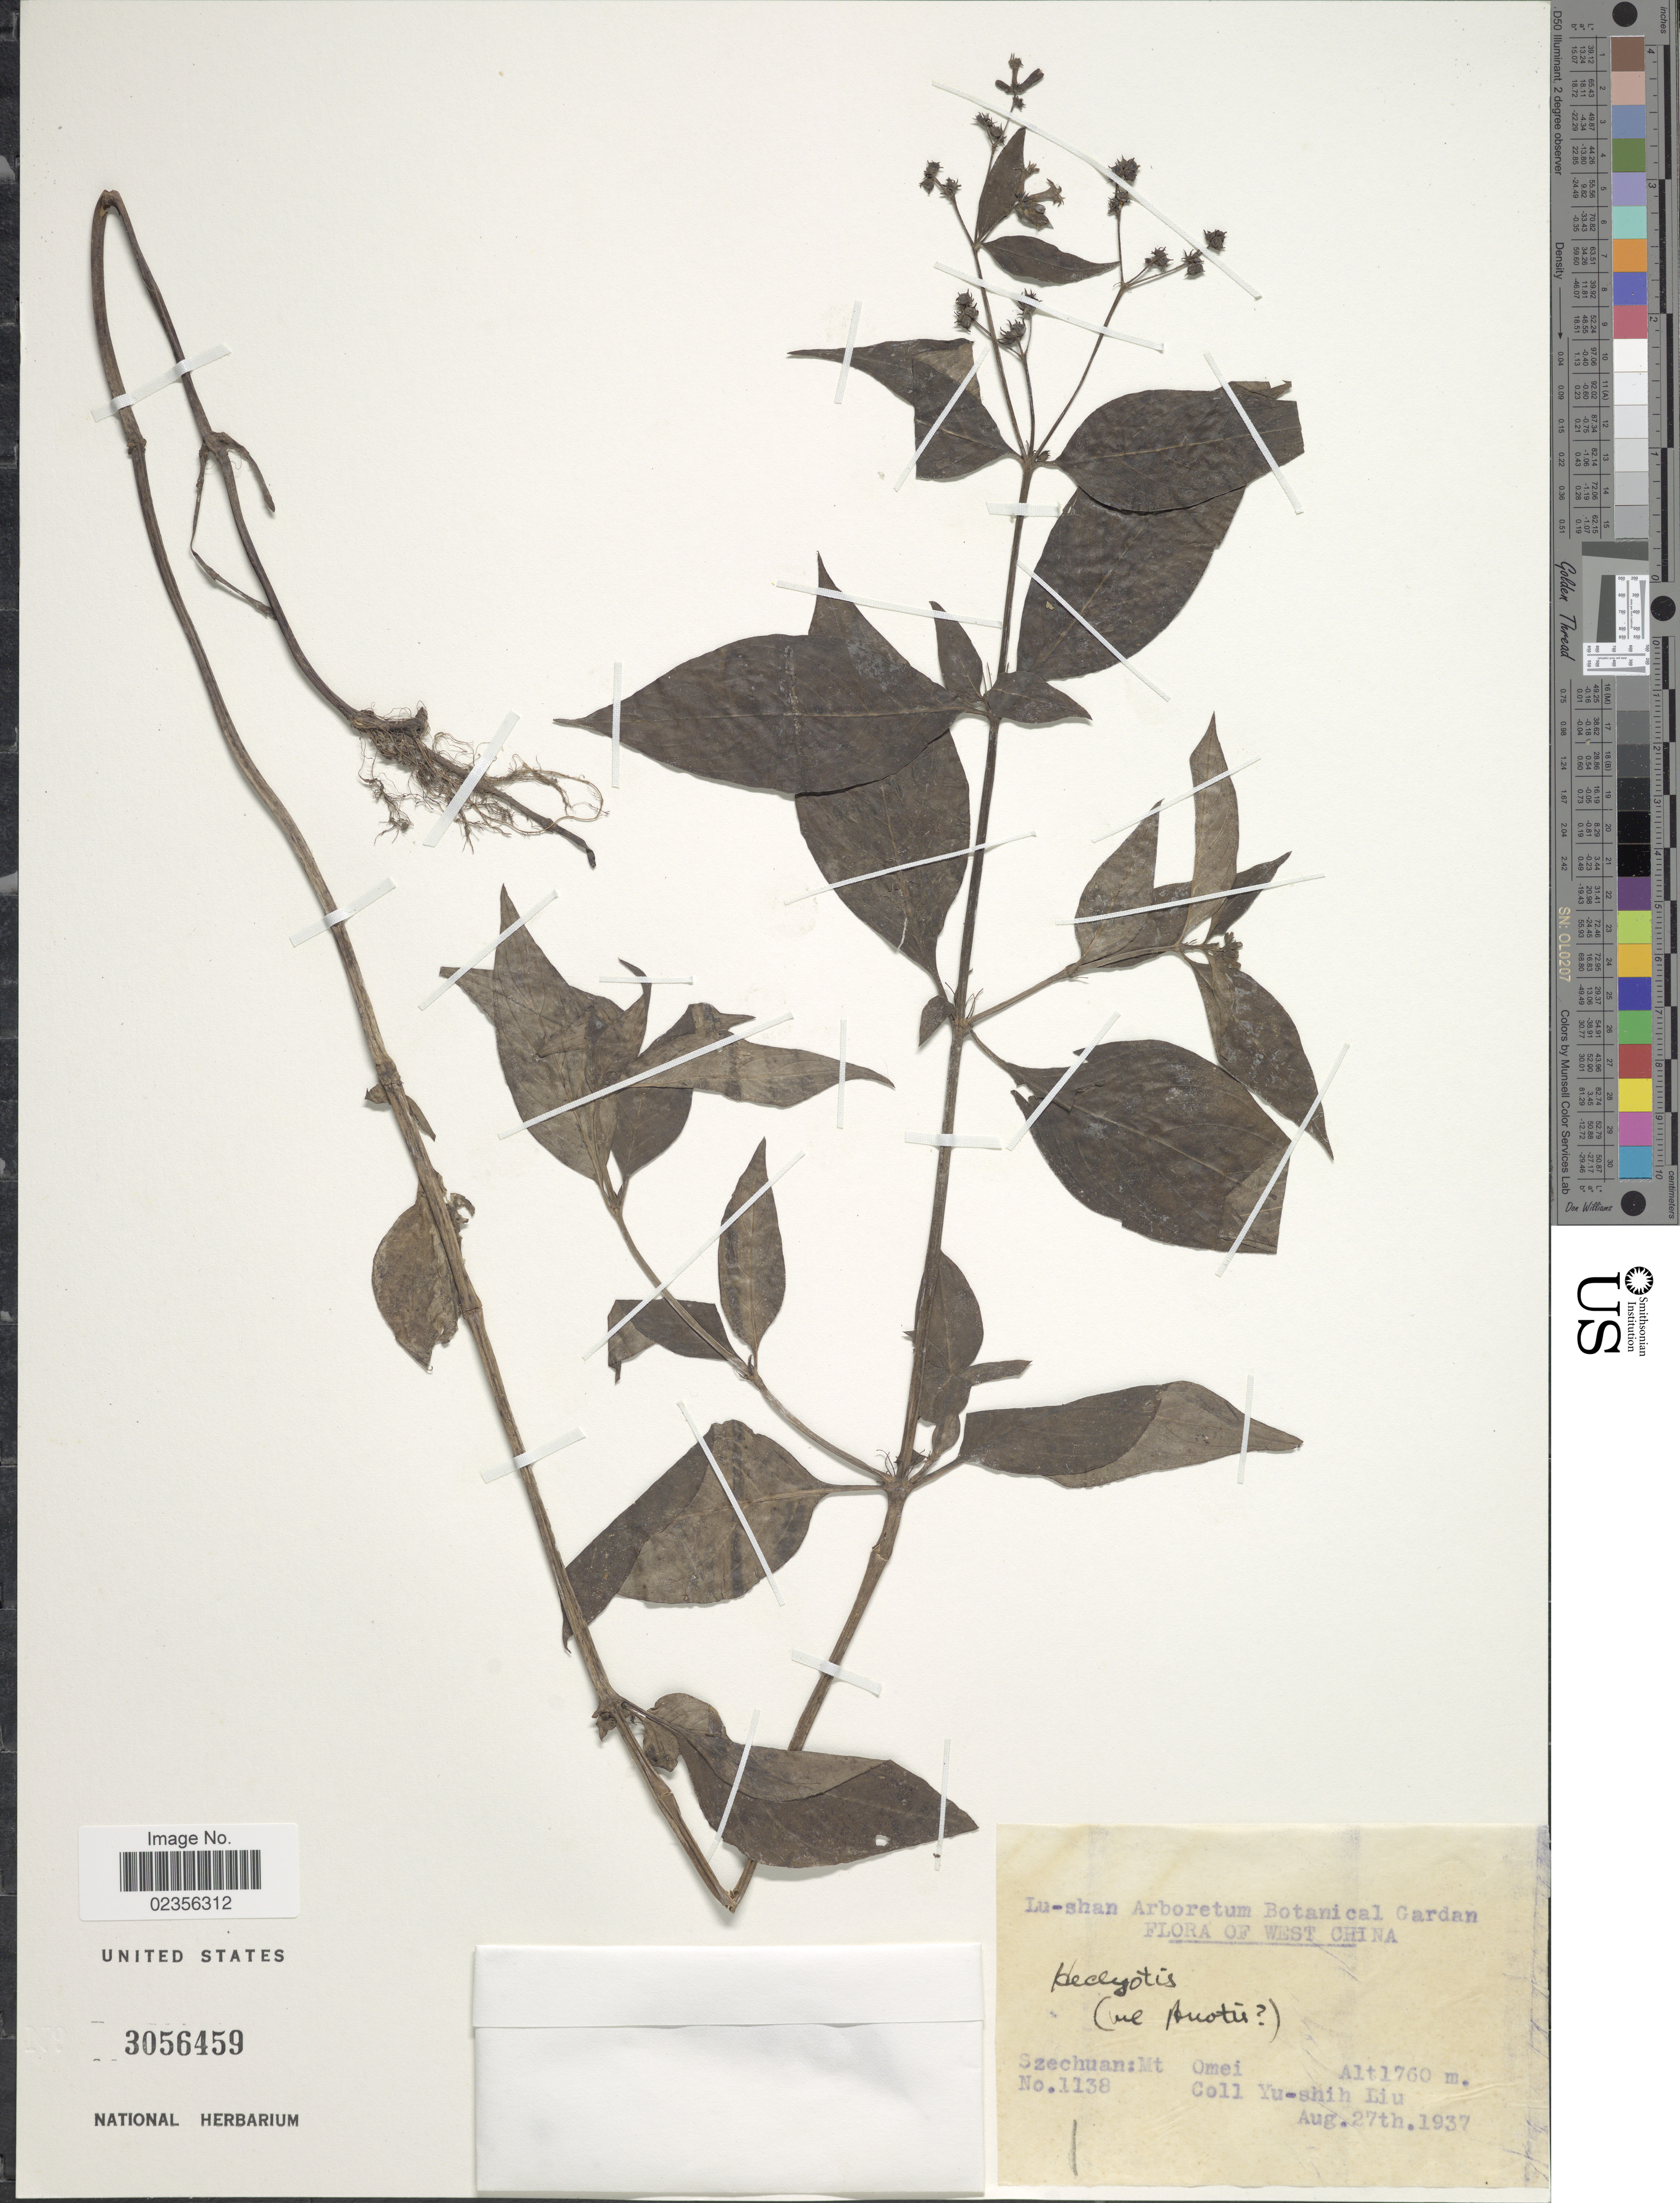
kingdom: Plantae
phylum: Tracheophyta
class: Magnoliopsida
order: Gentianales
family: Rubiaceae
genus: Hedyotis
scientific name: Hedyotis sp.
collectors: Y.-S. Liu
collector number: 1138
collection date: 1937-08-27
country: China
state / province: Sichuan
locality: West China, Szechuan: Omei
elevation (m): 1760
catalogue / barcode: US 3056459